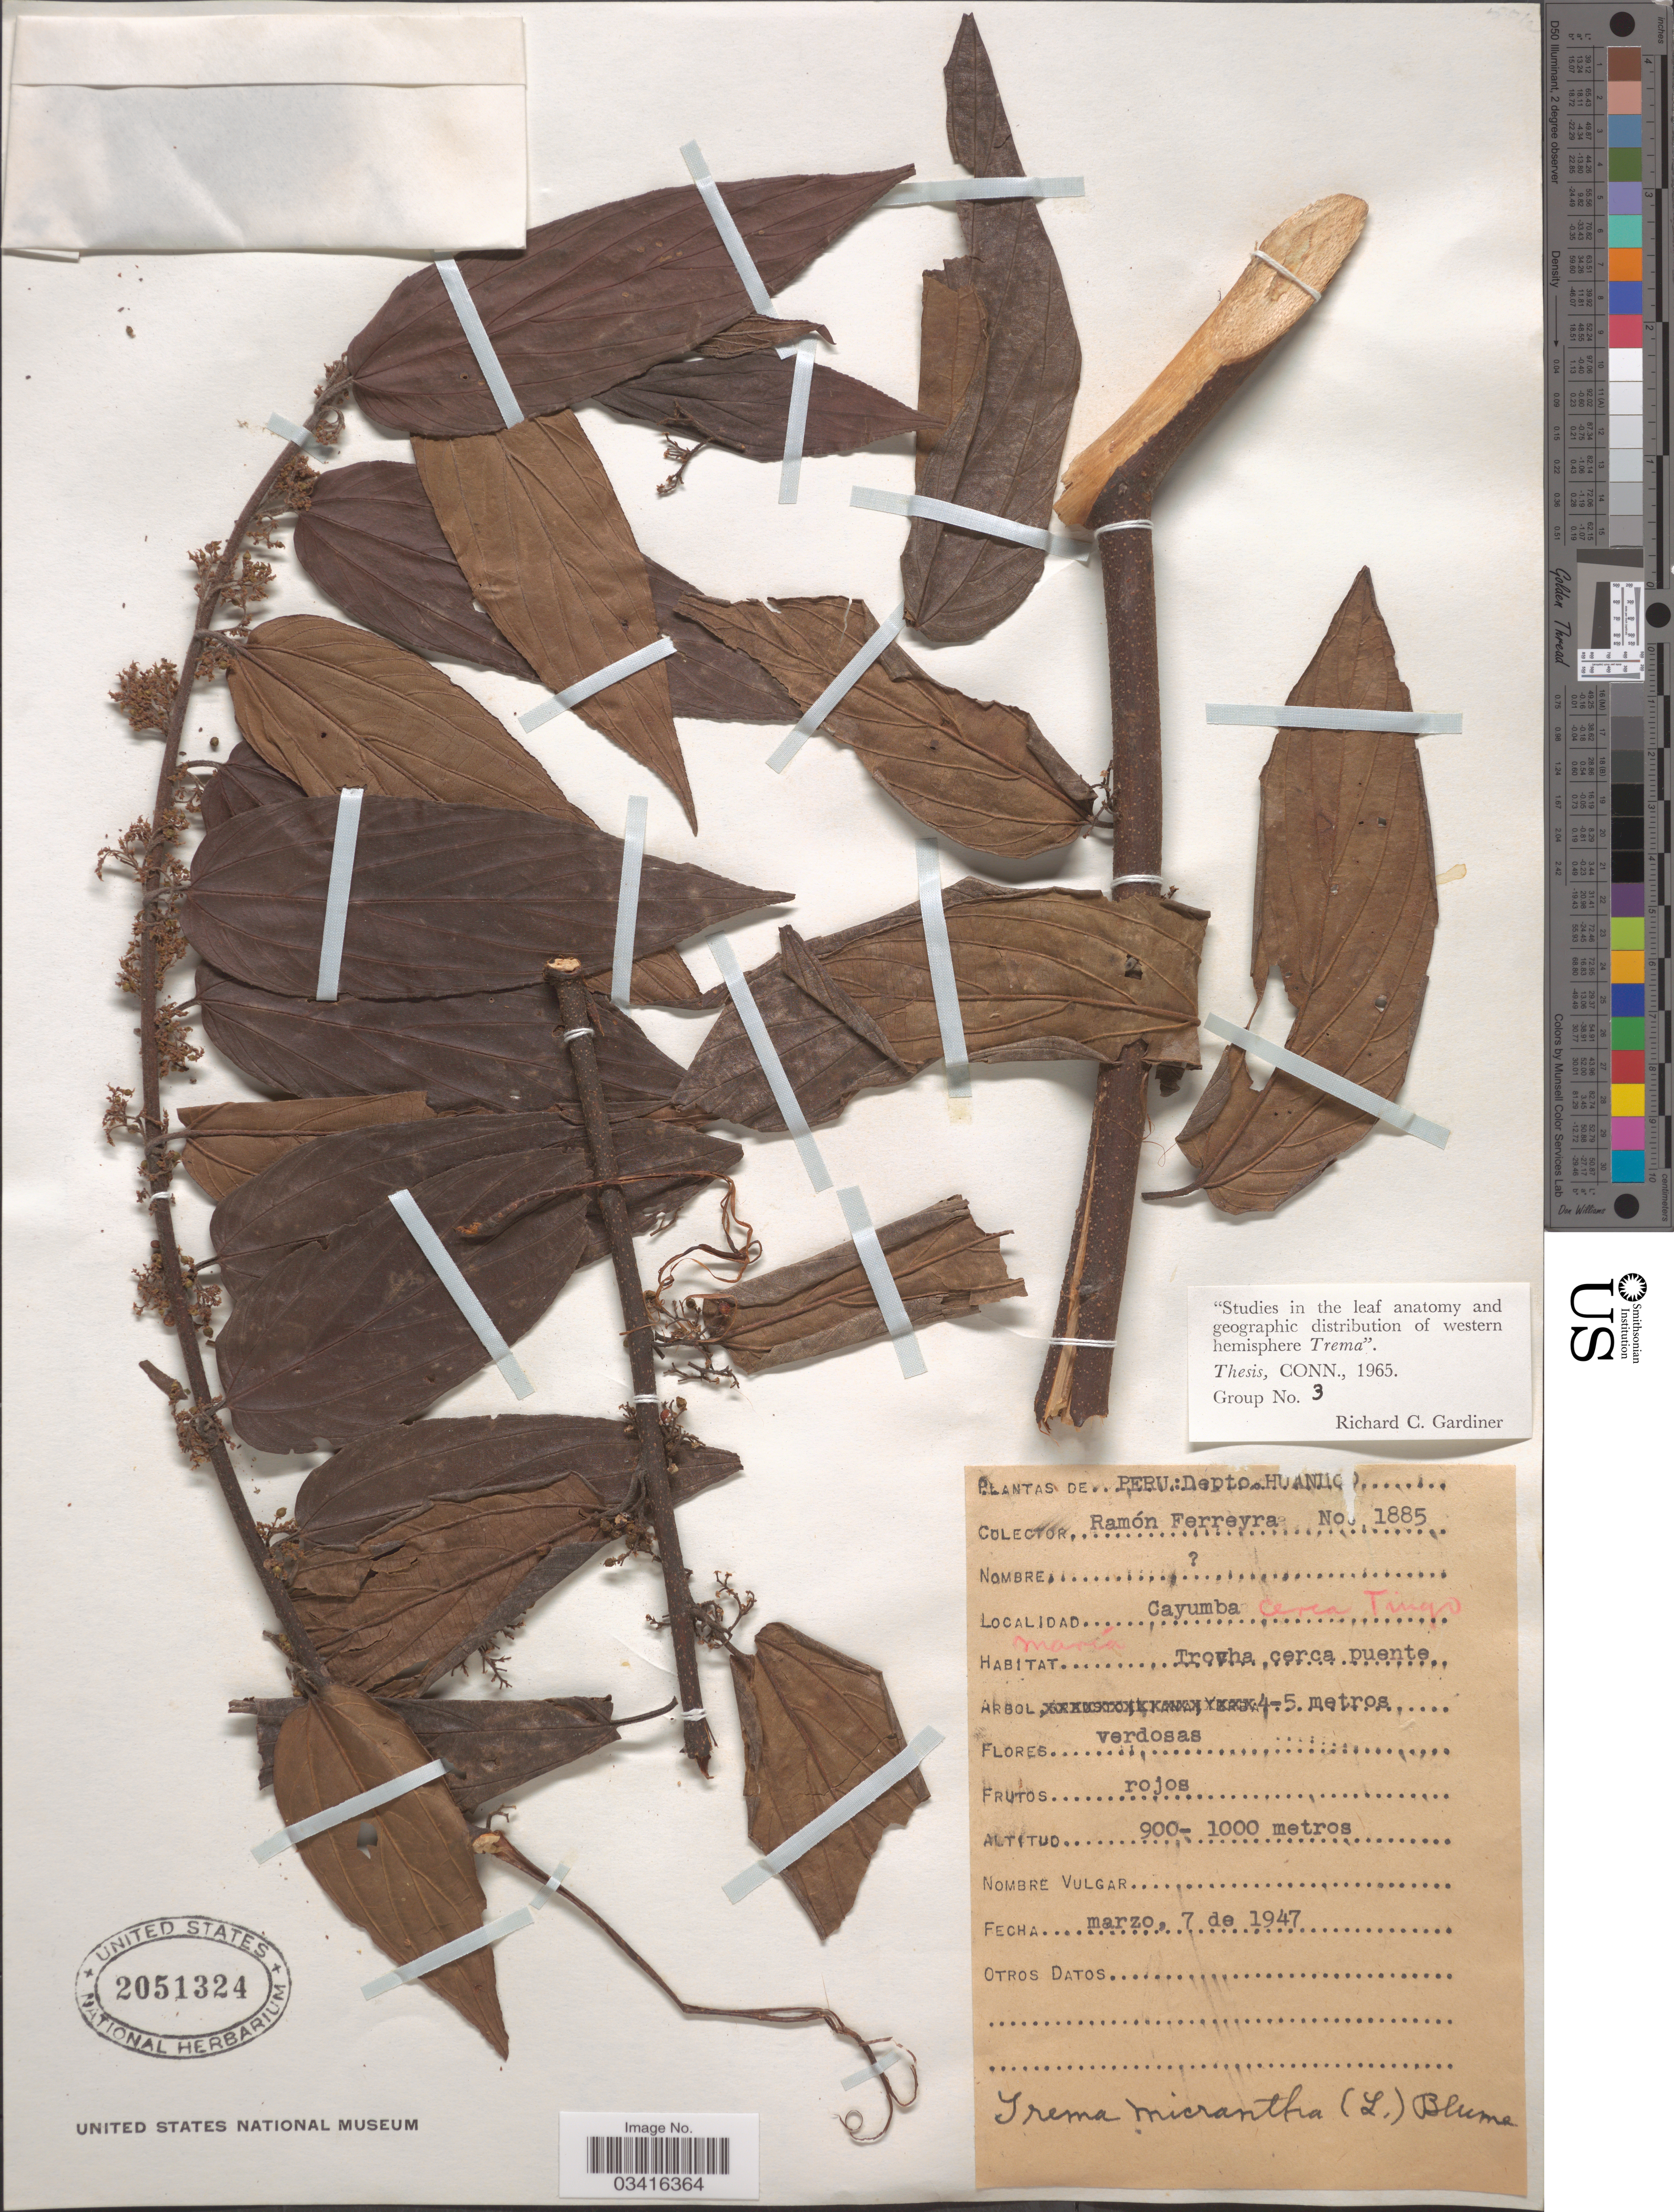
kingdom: Plantae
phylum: Tracheophyta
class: Magnoliopsida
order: Rosales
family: Cannabaceae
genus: Trema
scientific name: Trema micranthum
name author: (L.) Blume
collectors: R. A. Ferreyra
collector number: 1885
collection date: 1947-03-07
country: Peru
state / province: Huánuco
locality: Depto. Huanuco. Cayumba, Cerca Tingo María.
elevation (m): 900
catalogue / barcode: US 2051324